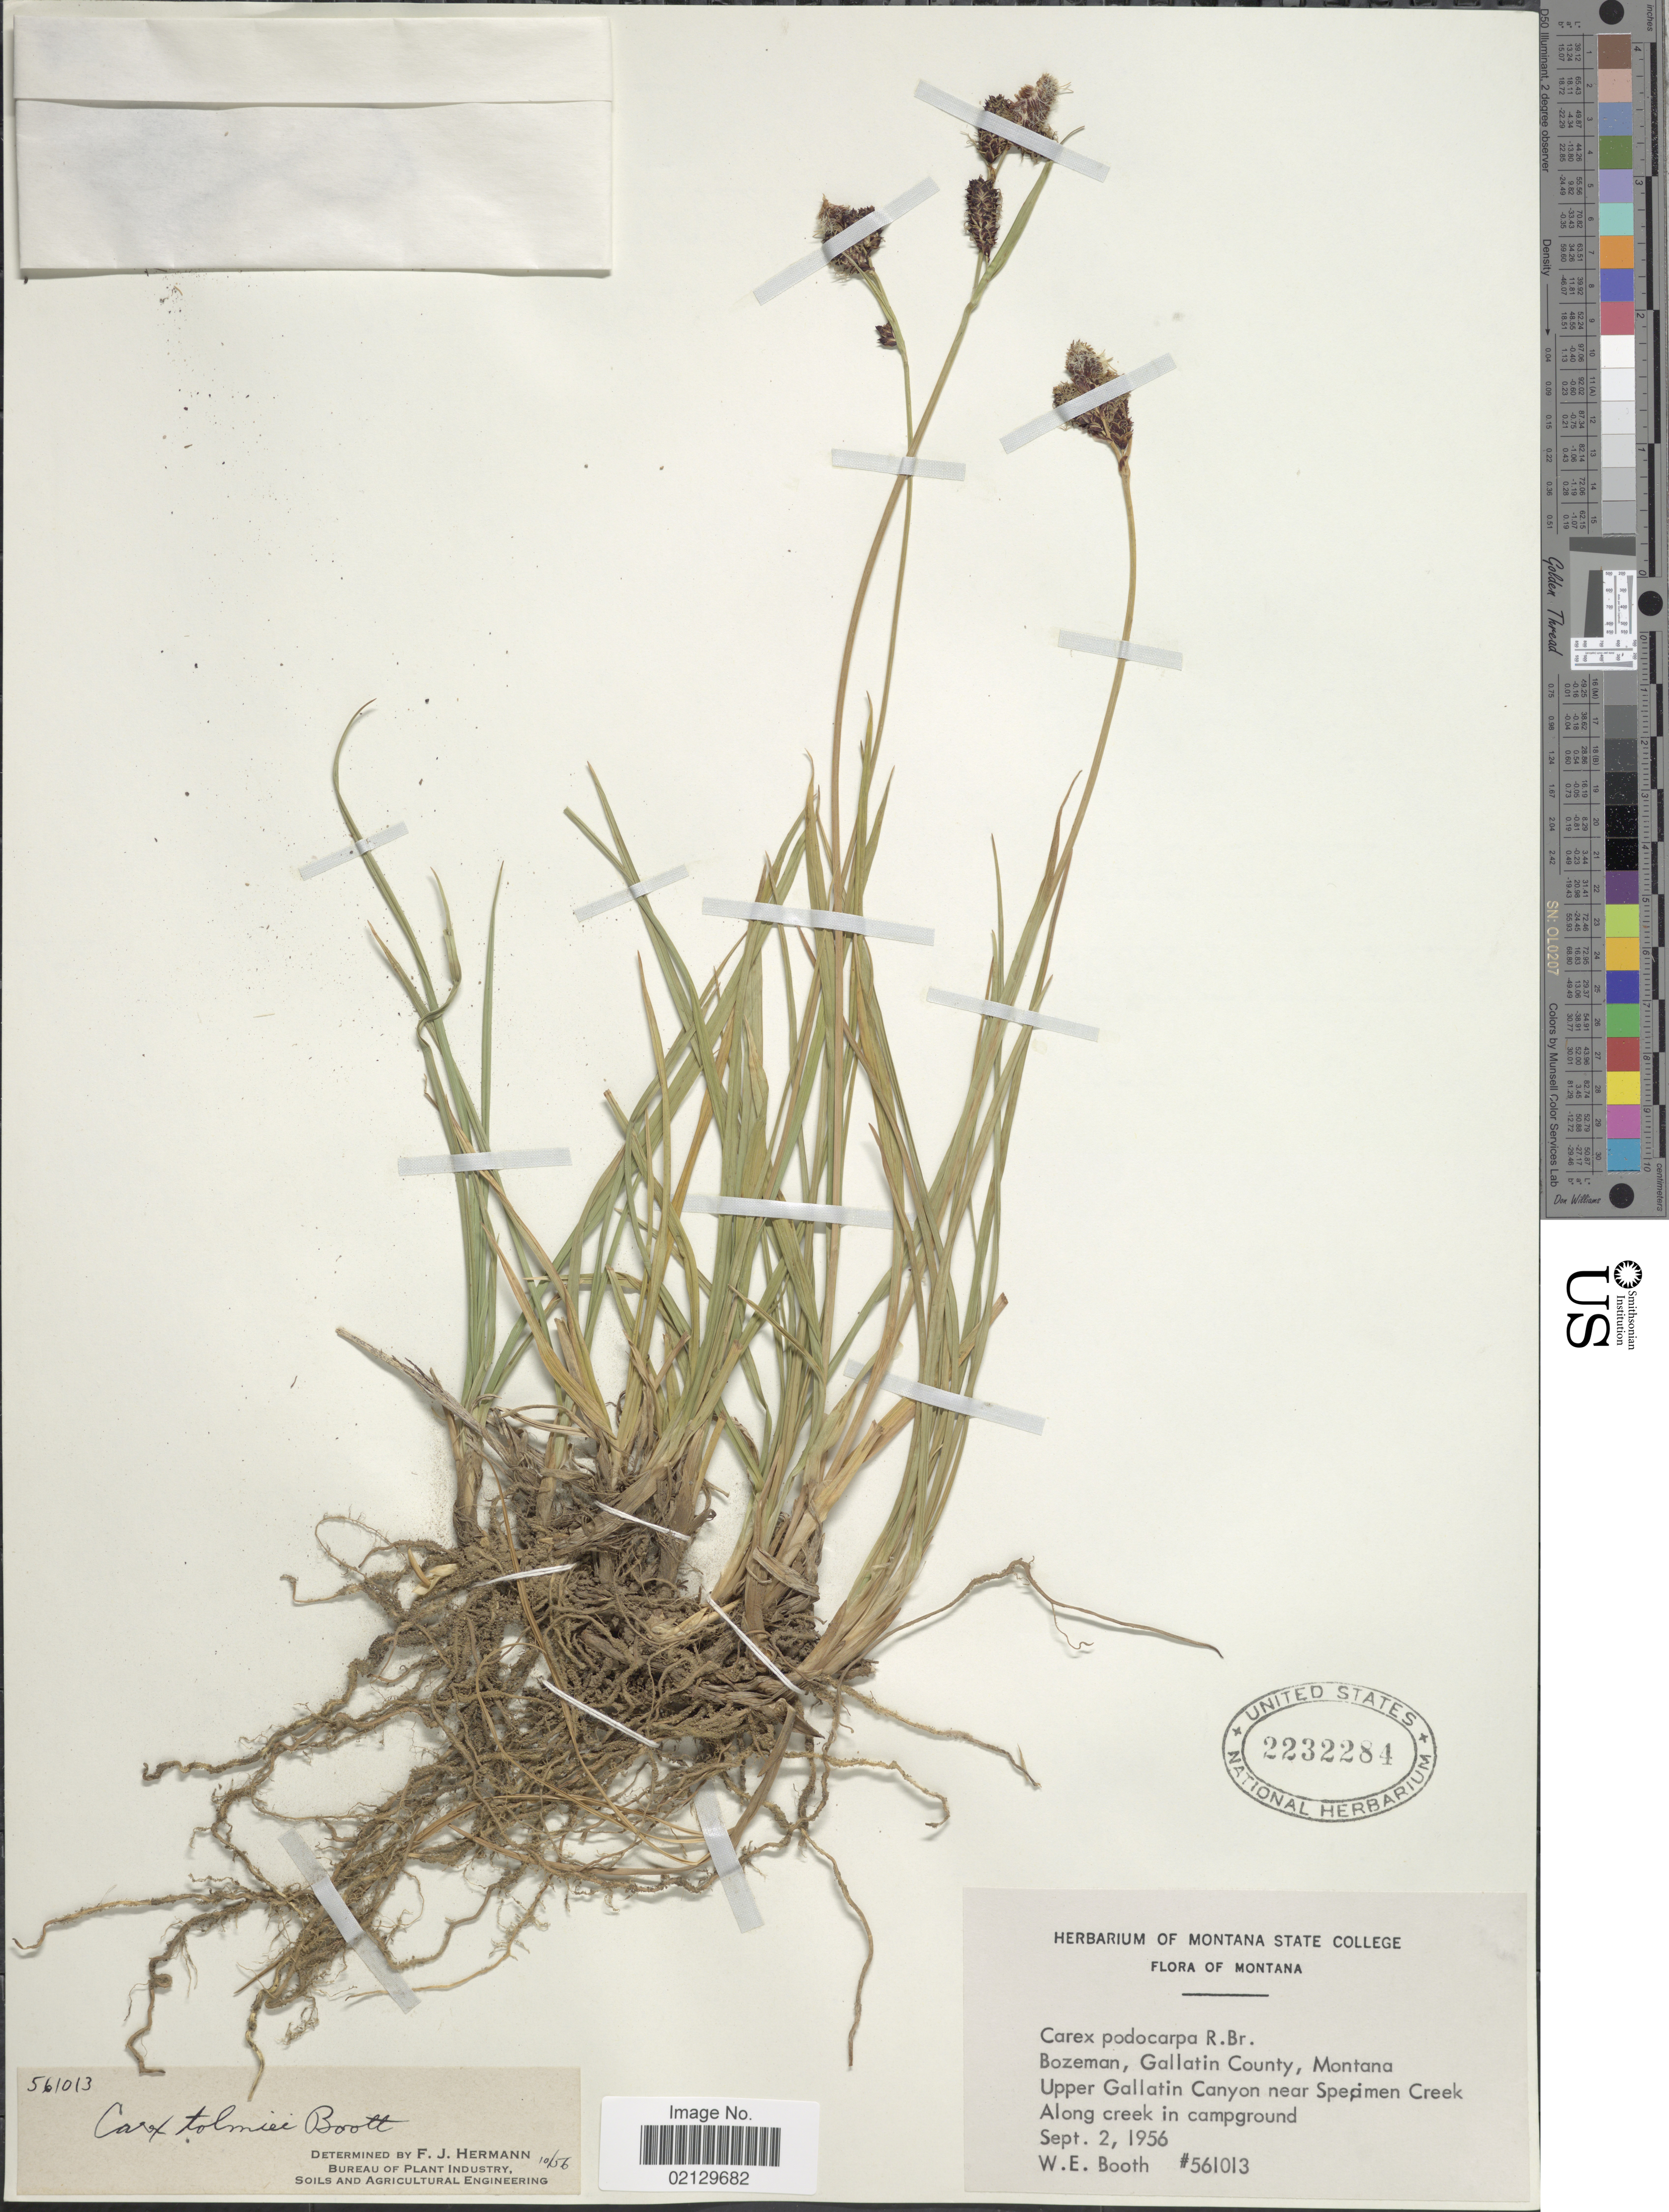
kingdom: Plantae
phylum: Tracheophyta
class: Liliopsida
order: Poales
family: Cyperaceae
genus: Carex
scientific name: Carex podocarpa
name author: R. Br.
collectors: W. Booth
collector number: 561013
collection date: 1956-09-02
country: United States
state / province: Montana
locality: Montana, Bozeman, Gallati County, Montana, Upper Gallatin Canyon near Specimen Creek, Along creek in campground.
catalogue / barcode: US 2232284